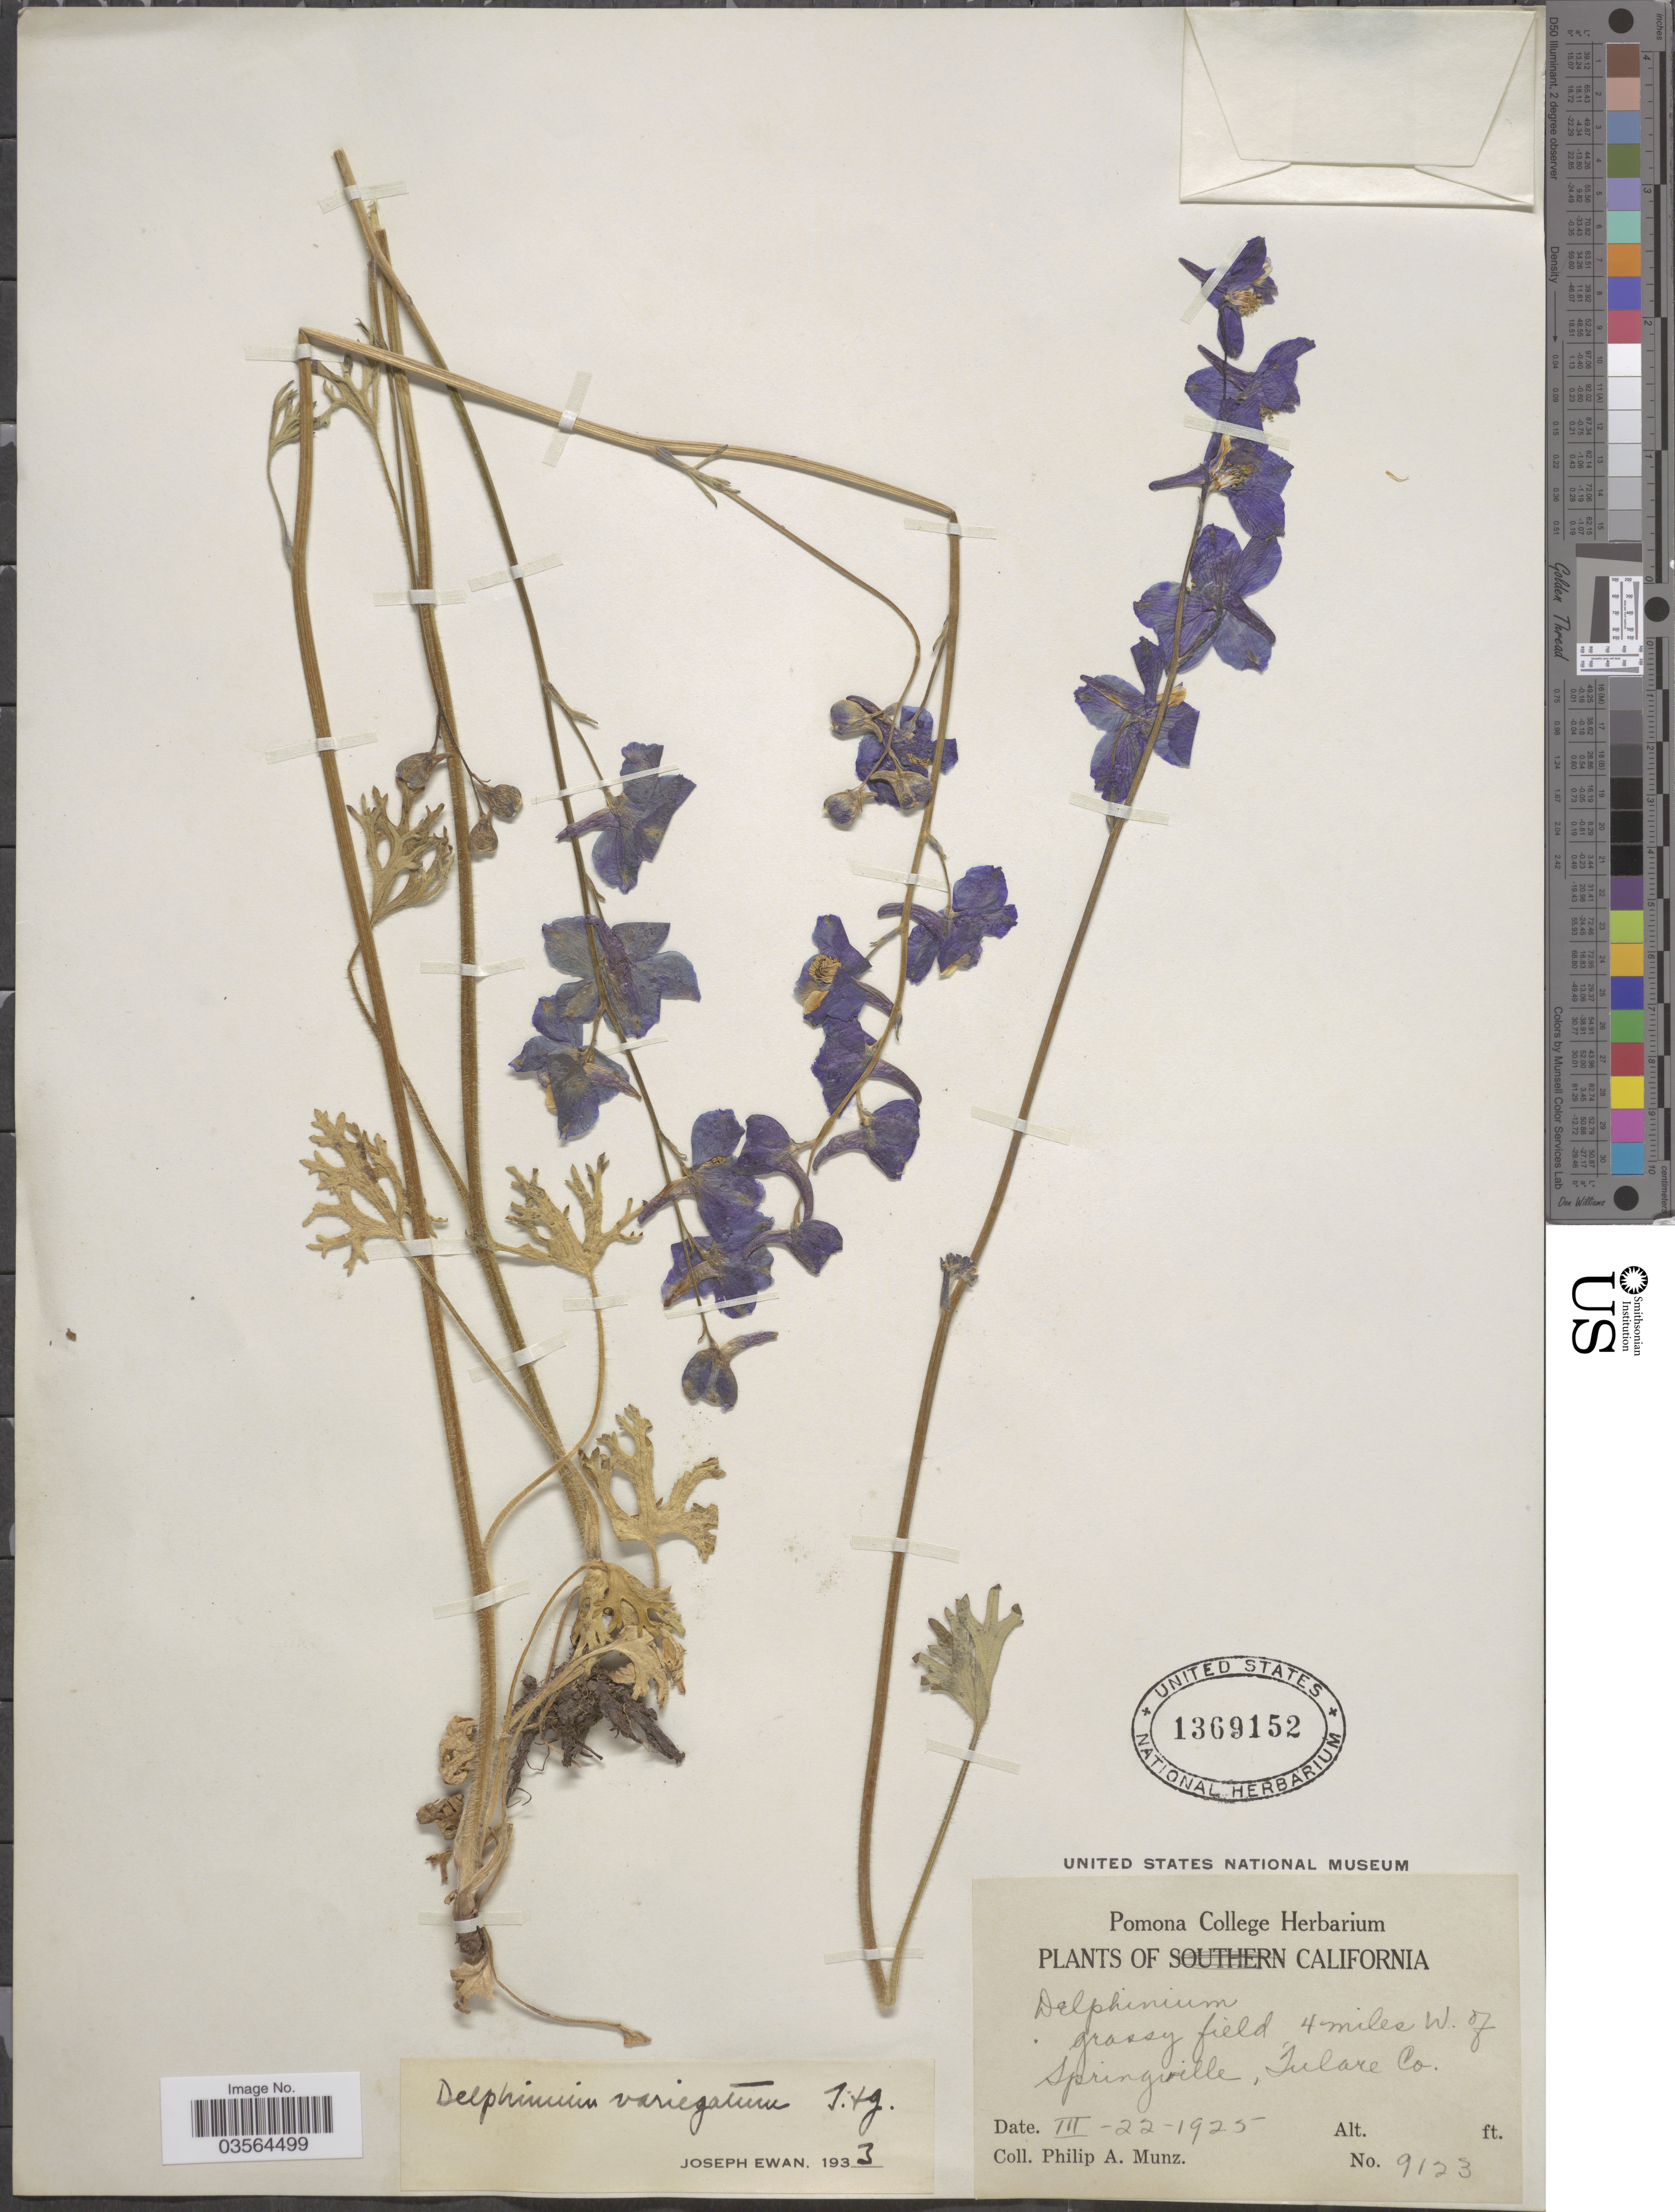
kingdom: Plantae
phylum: Tracheophyta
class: Magnoliopsida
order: Ranunculales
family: Ranunculaceae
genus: Delphinium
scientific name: Delphinium variegatum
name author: Torr. & A. Gray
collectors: P. A. Munz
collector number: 9123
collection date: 1925-03-22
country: United States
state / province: California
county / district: Tulare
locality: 4 miles W. of Springville, Tulare Co.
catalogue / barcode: US 1369152